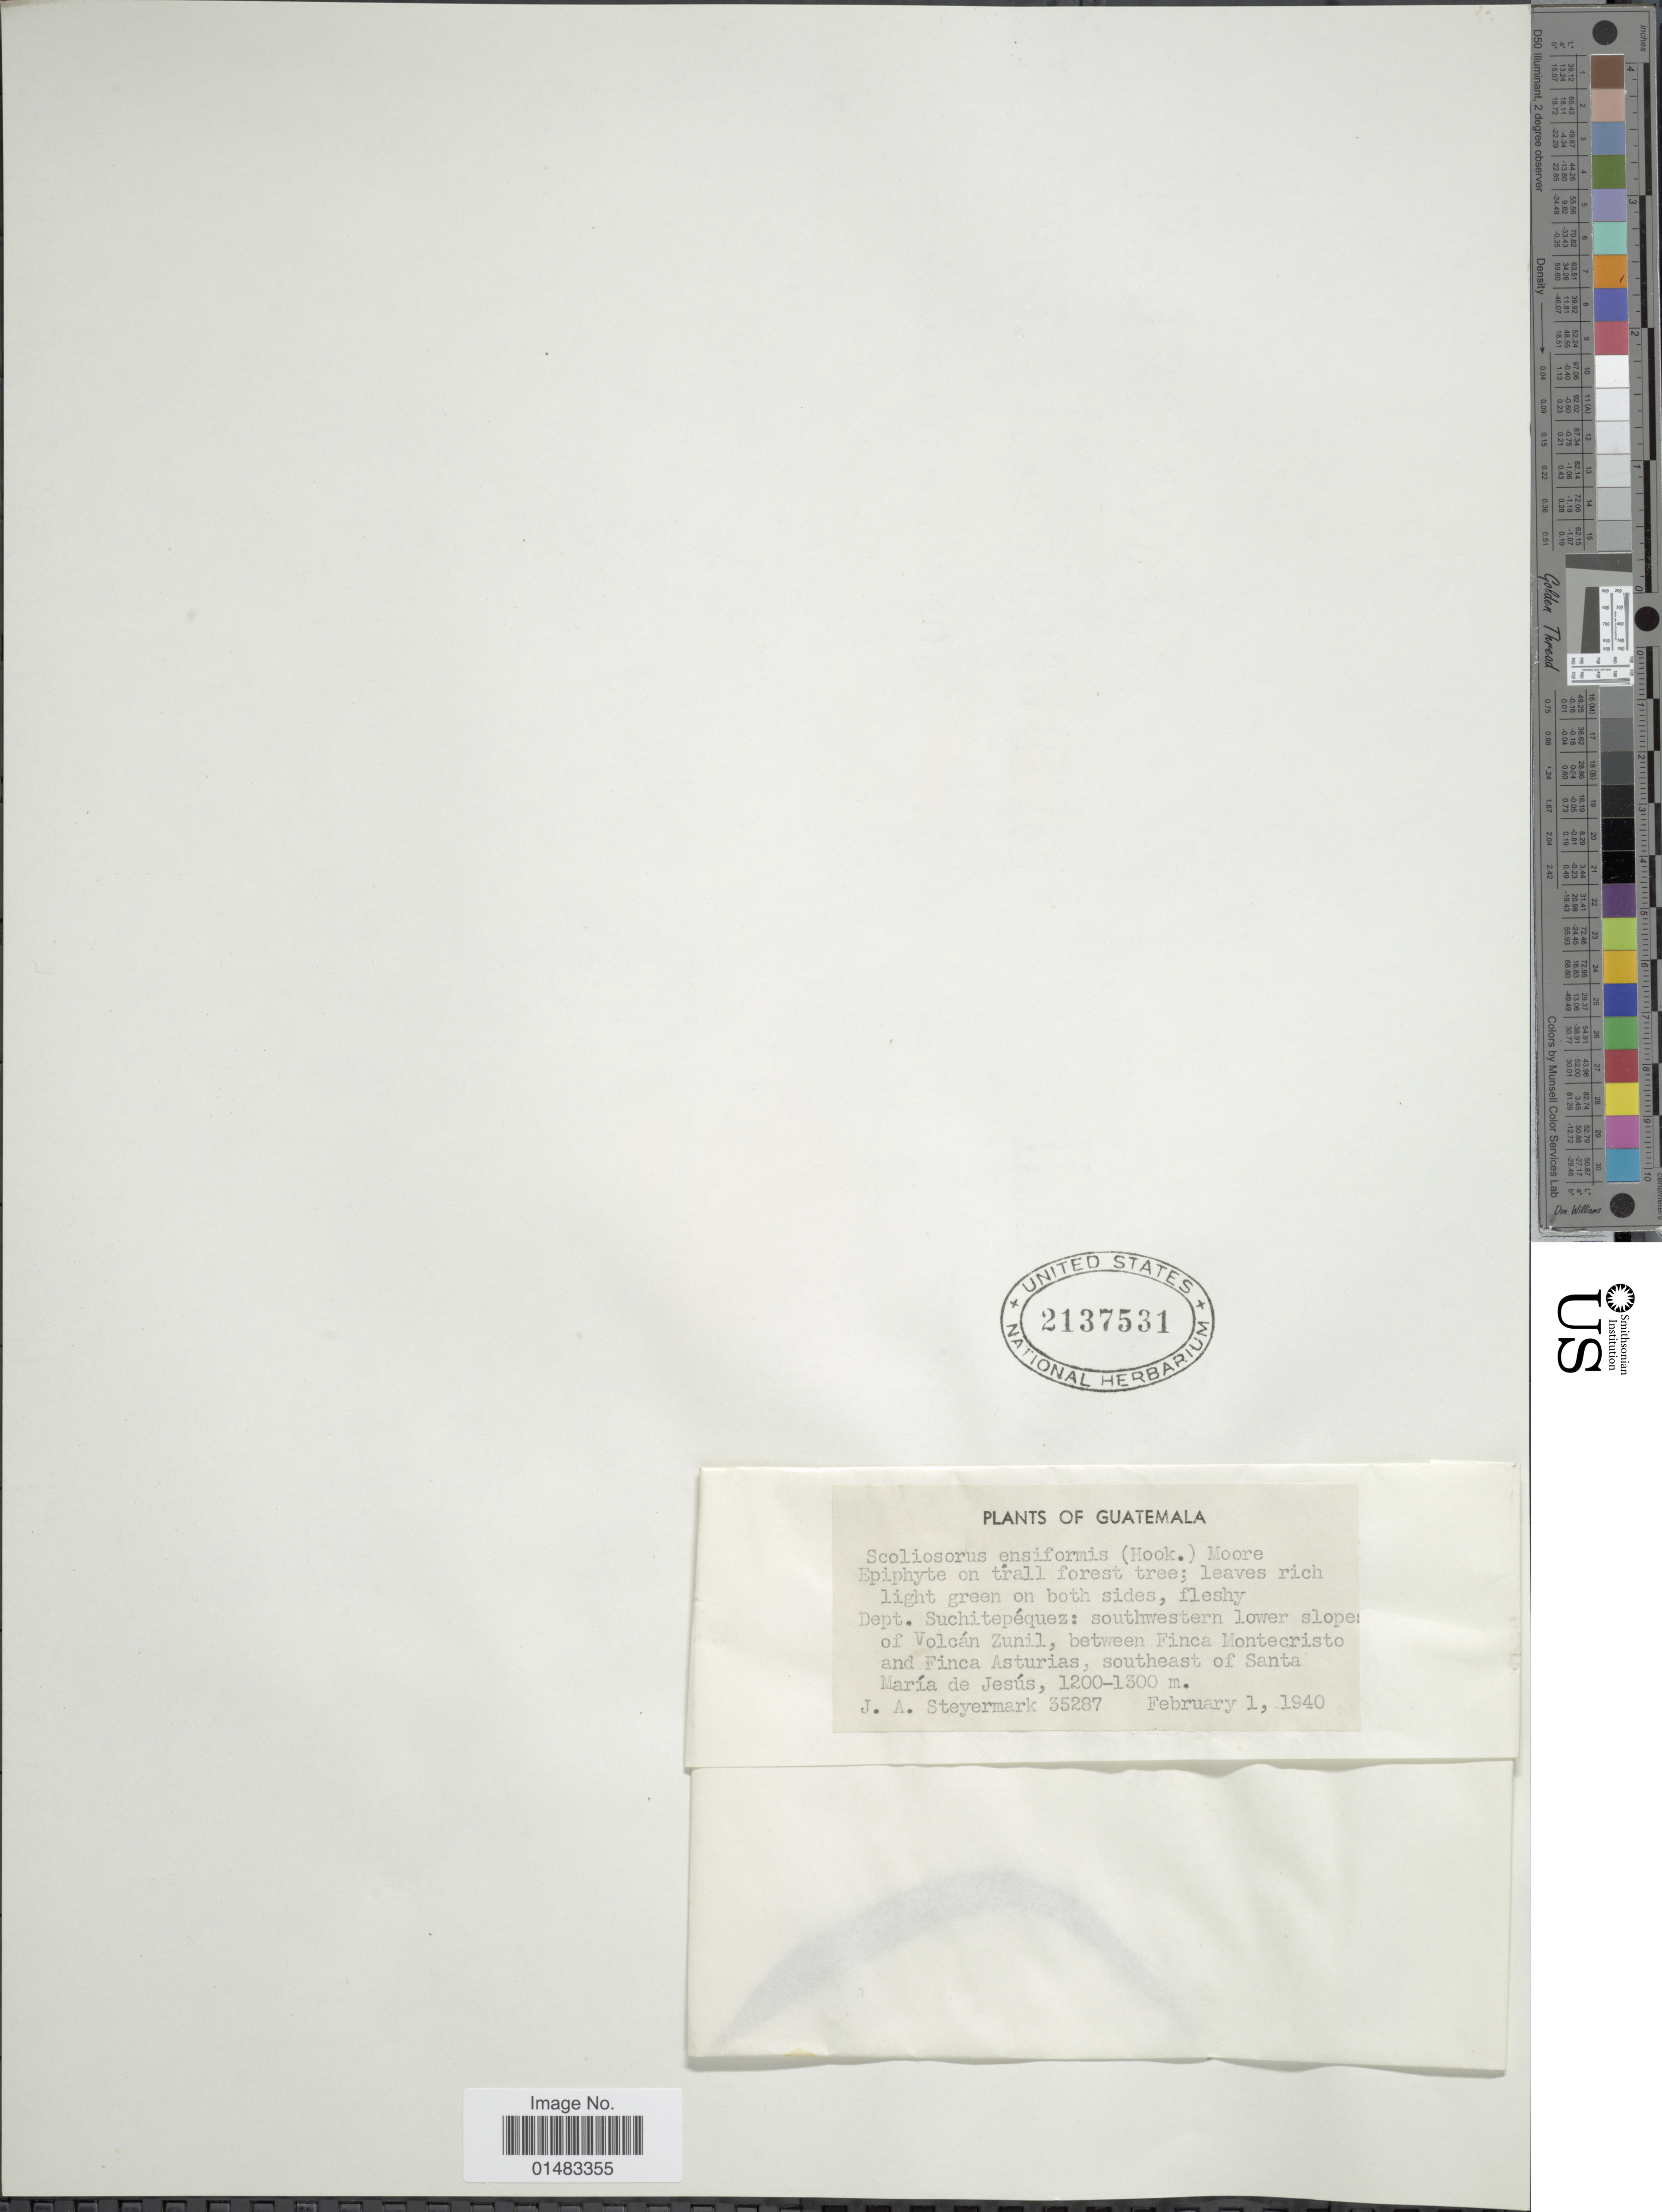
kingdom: Plantae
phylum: Tracheophyta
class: Polypodiopsida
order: Polypodiales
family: Pteridaceae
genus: Scoliosorus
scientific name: Scoliosorus ensiformis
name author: (Hook.) T. Moore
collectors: J. Steyermark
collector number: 35287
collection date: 1940-02-01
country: Guatemala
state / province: Suchitepéquez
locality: Plants of Guatemala, southwestern lower slopes of Volcan Zunil, between Finca Montecristo and Finca Asturias, southeast of Santa Maria de Jesus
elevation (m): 1200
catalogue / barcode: US 2137531